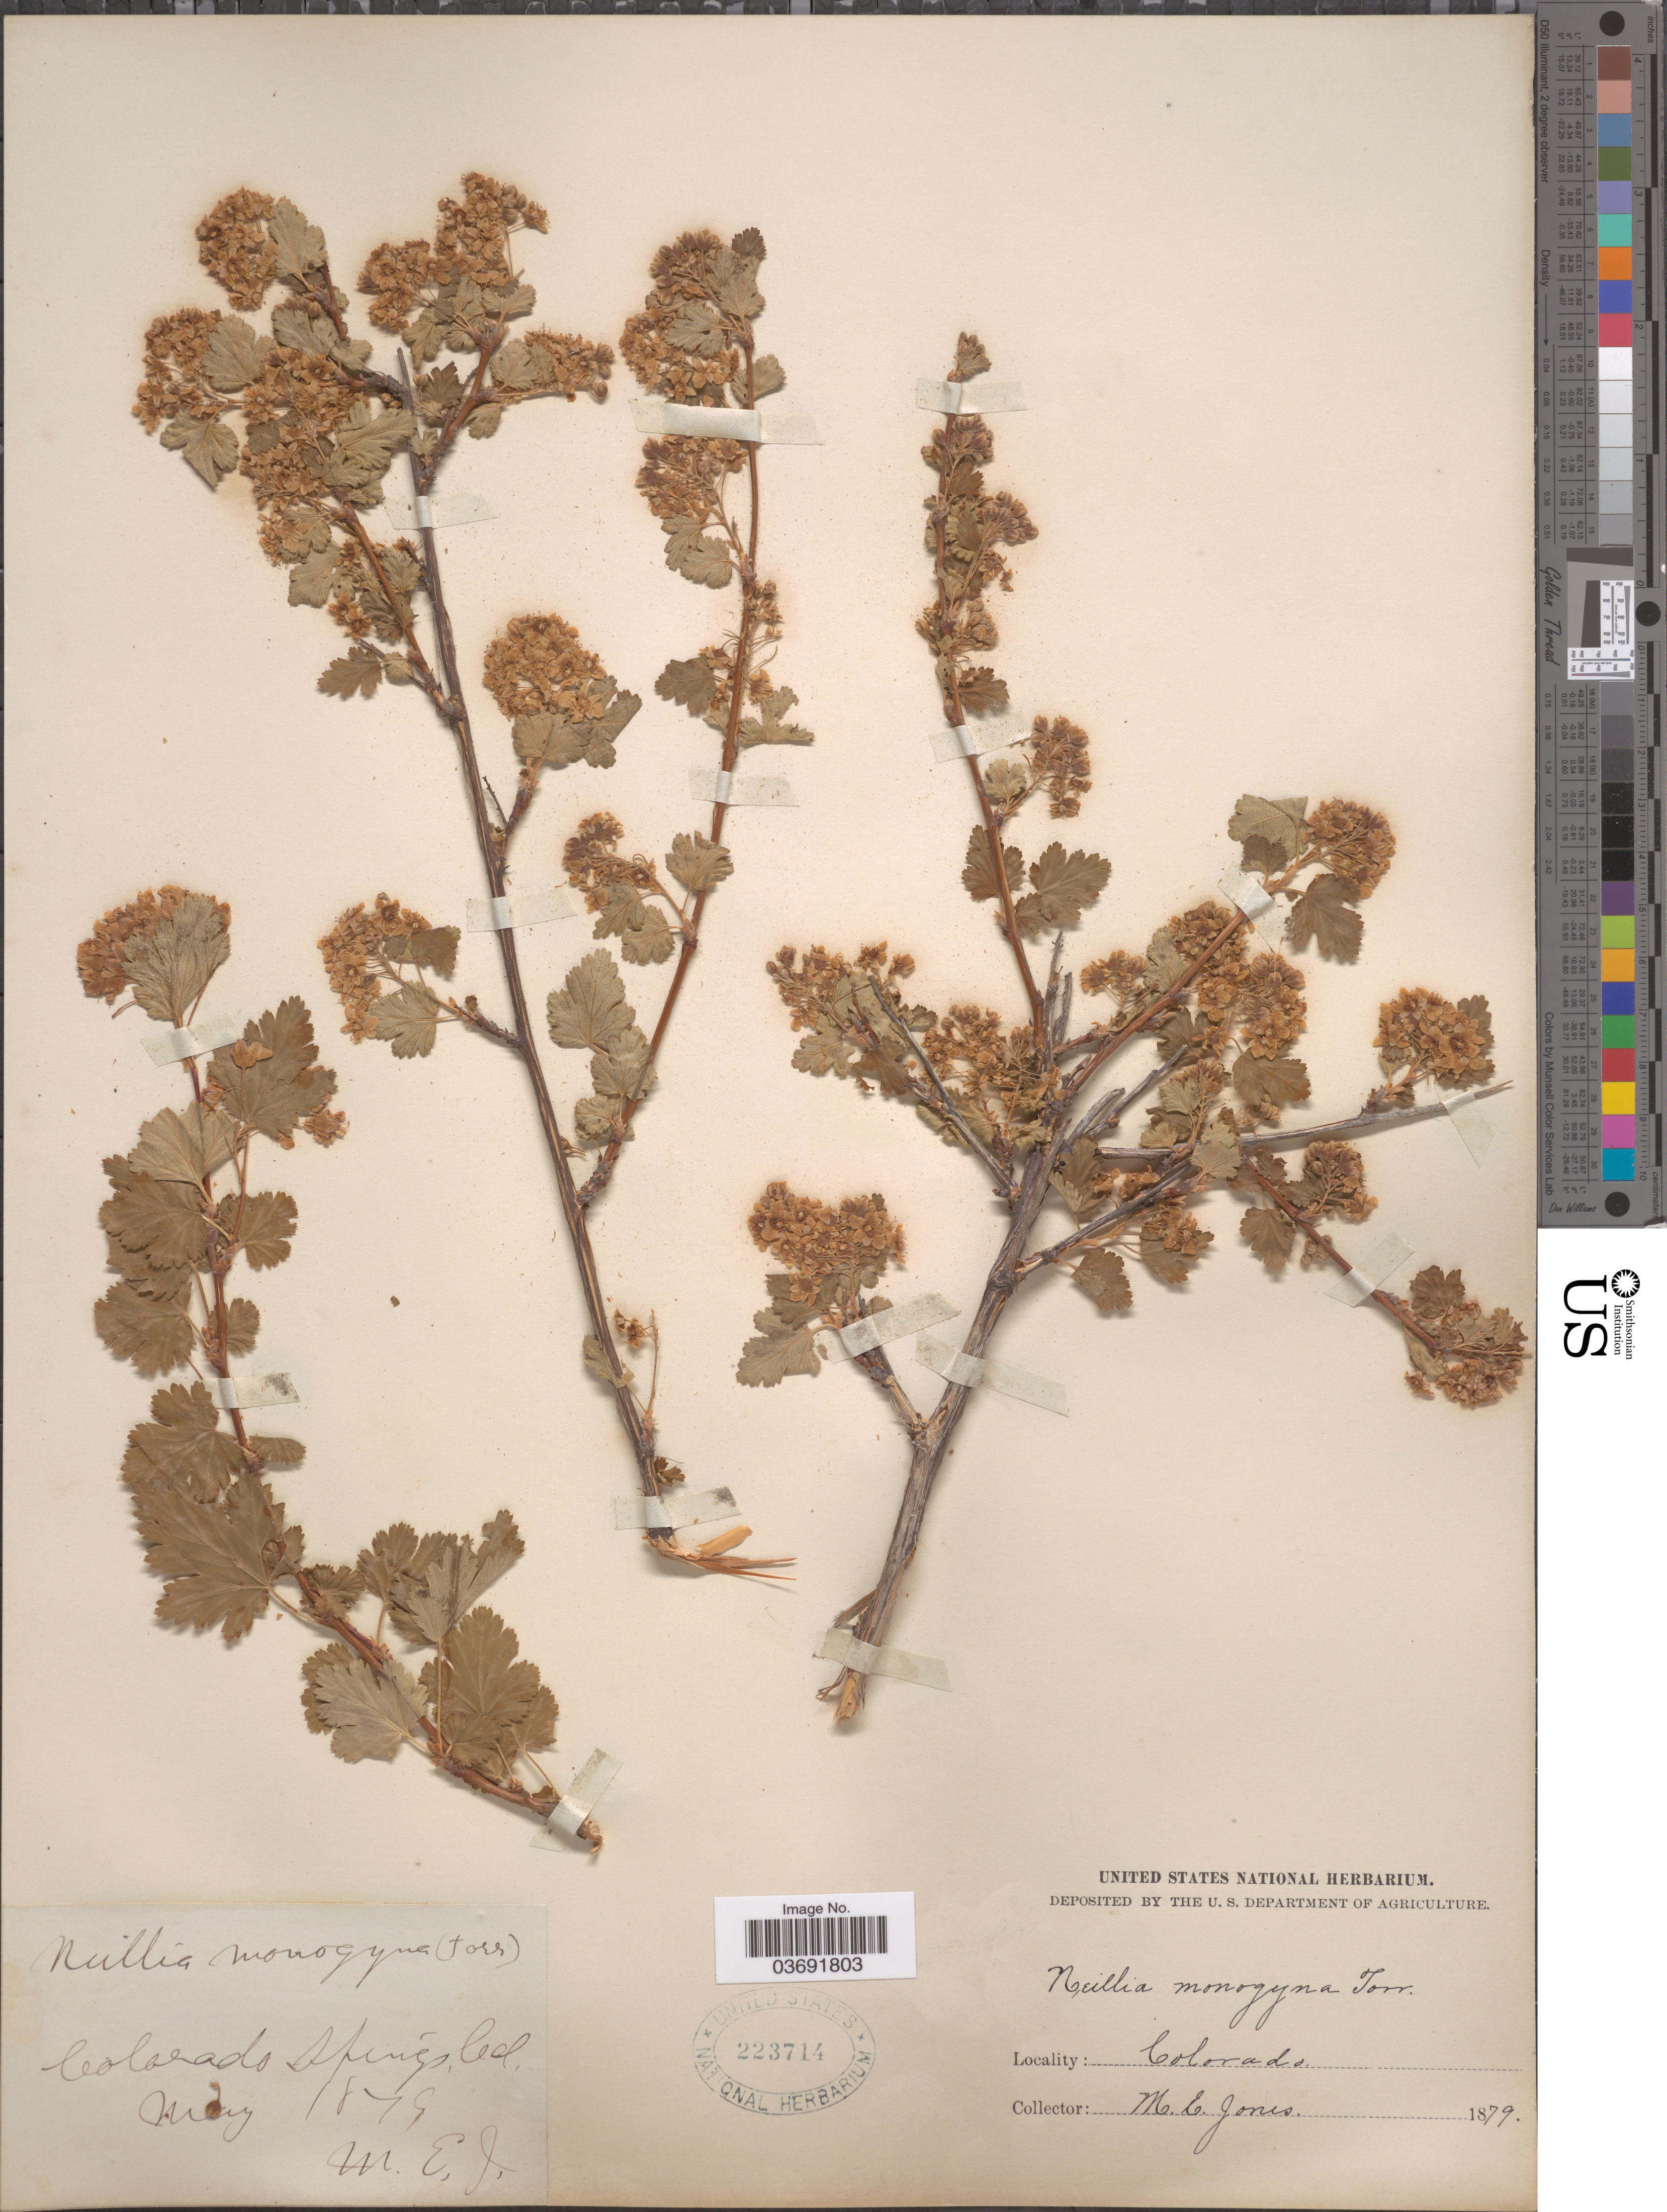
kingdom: Plantae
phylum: Tracheophyta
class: Magnoliopsida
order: Rosales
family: Rosaceae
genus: Physocarpus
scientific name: Physocarpus monogynus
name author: (Torr.) J.M. Coult.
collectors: M. E. Jones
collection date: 1879-05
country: United States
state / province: Colorado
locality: Colorado Springs.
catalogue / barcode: US 223714